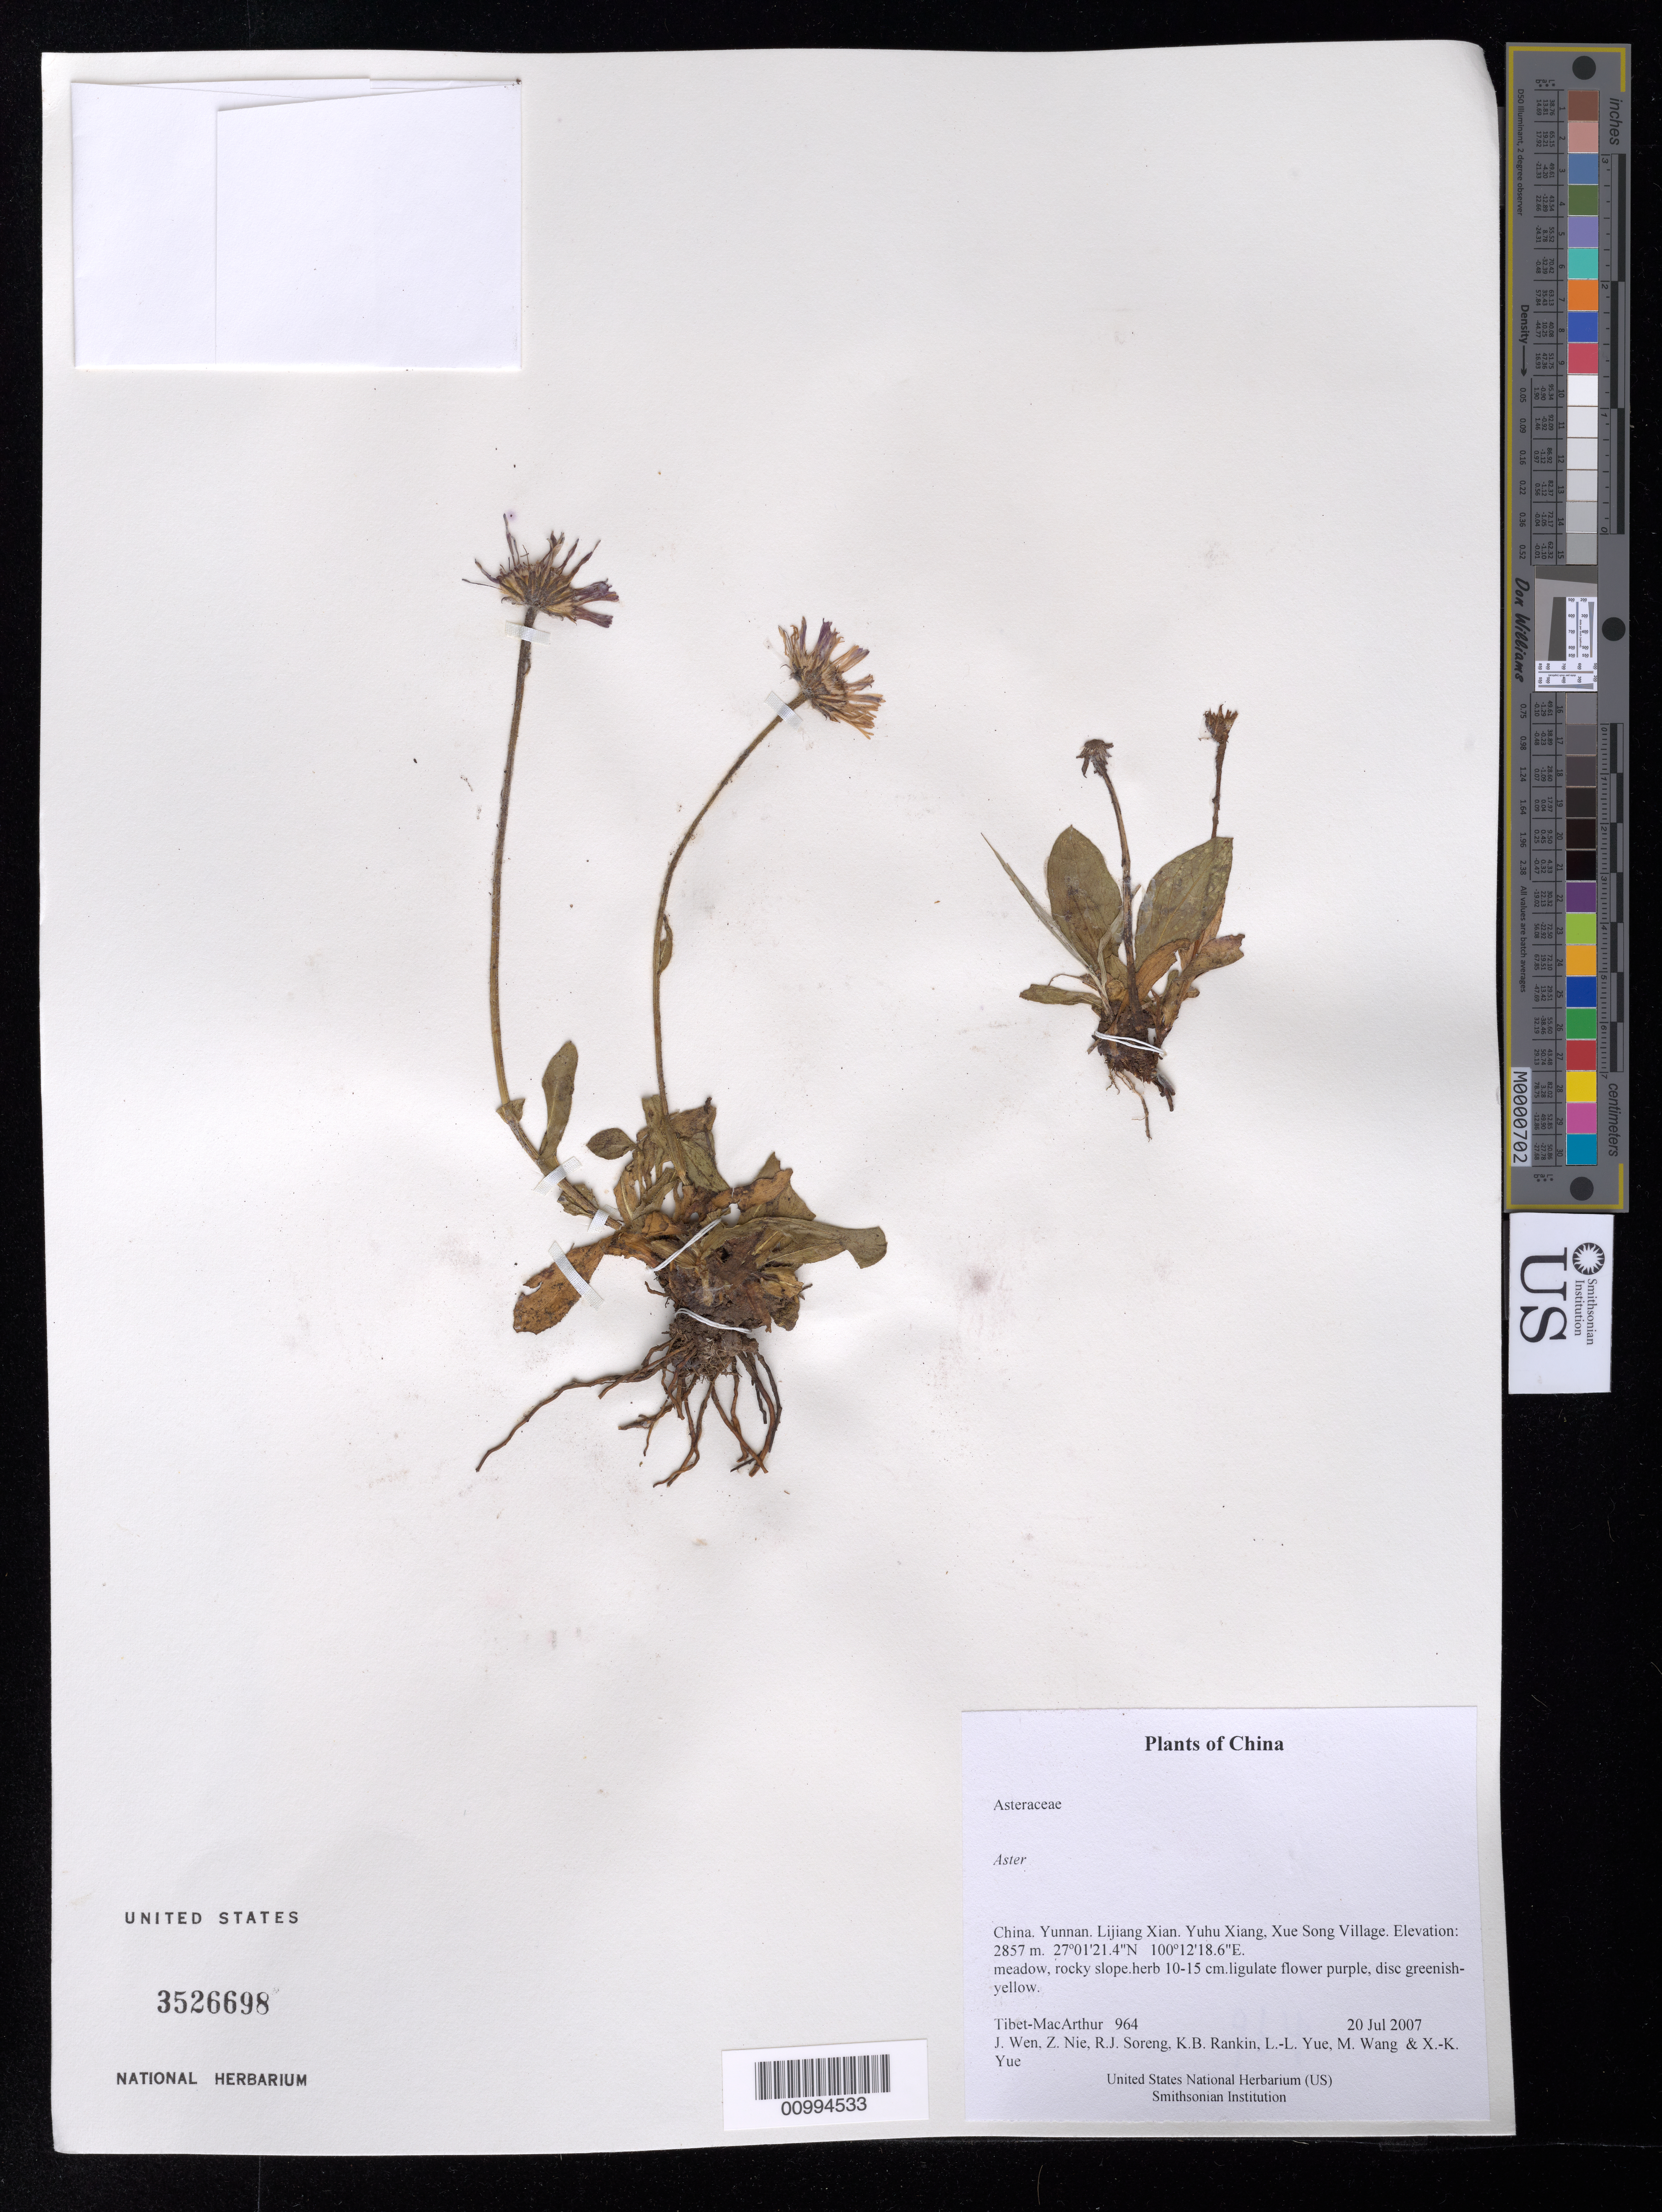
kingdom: Plantae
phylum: Tracheophyta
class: Magnoliopsida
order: Asterales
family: Asteraceae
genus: Aster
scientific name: Aster sp.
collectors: Tibet-MacArthur, J. Wen, Z. Nie, R. J. Soreng, K. Rankin, L. Yue, M. Wang & X. Yue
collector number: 964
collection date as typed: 20 Jul 2007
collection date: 2007-07-20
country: China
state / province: Yunnan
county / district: Lijiang Xian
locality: Yuhu Xiang, Xue Song Village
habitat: meadow, rocky slope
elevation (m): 2857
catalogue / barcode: US 3526698